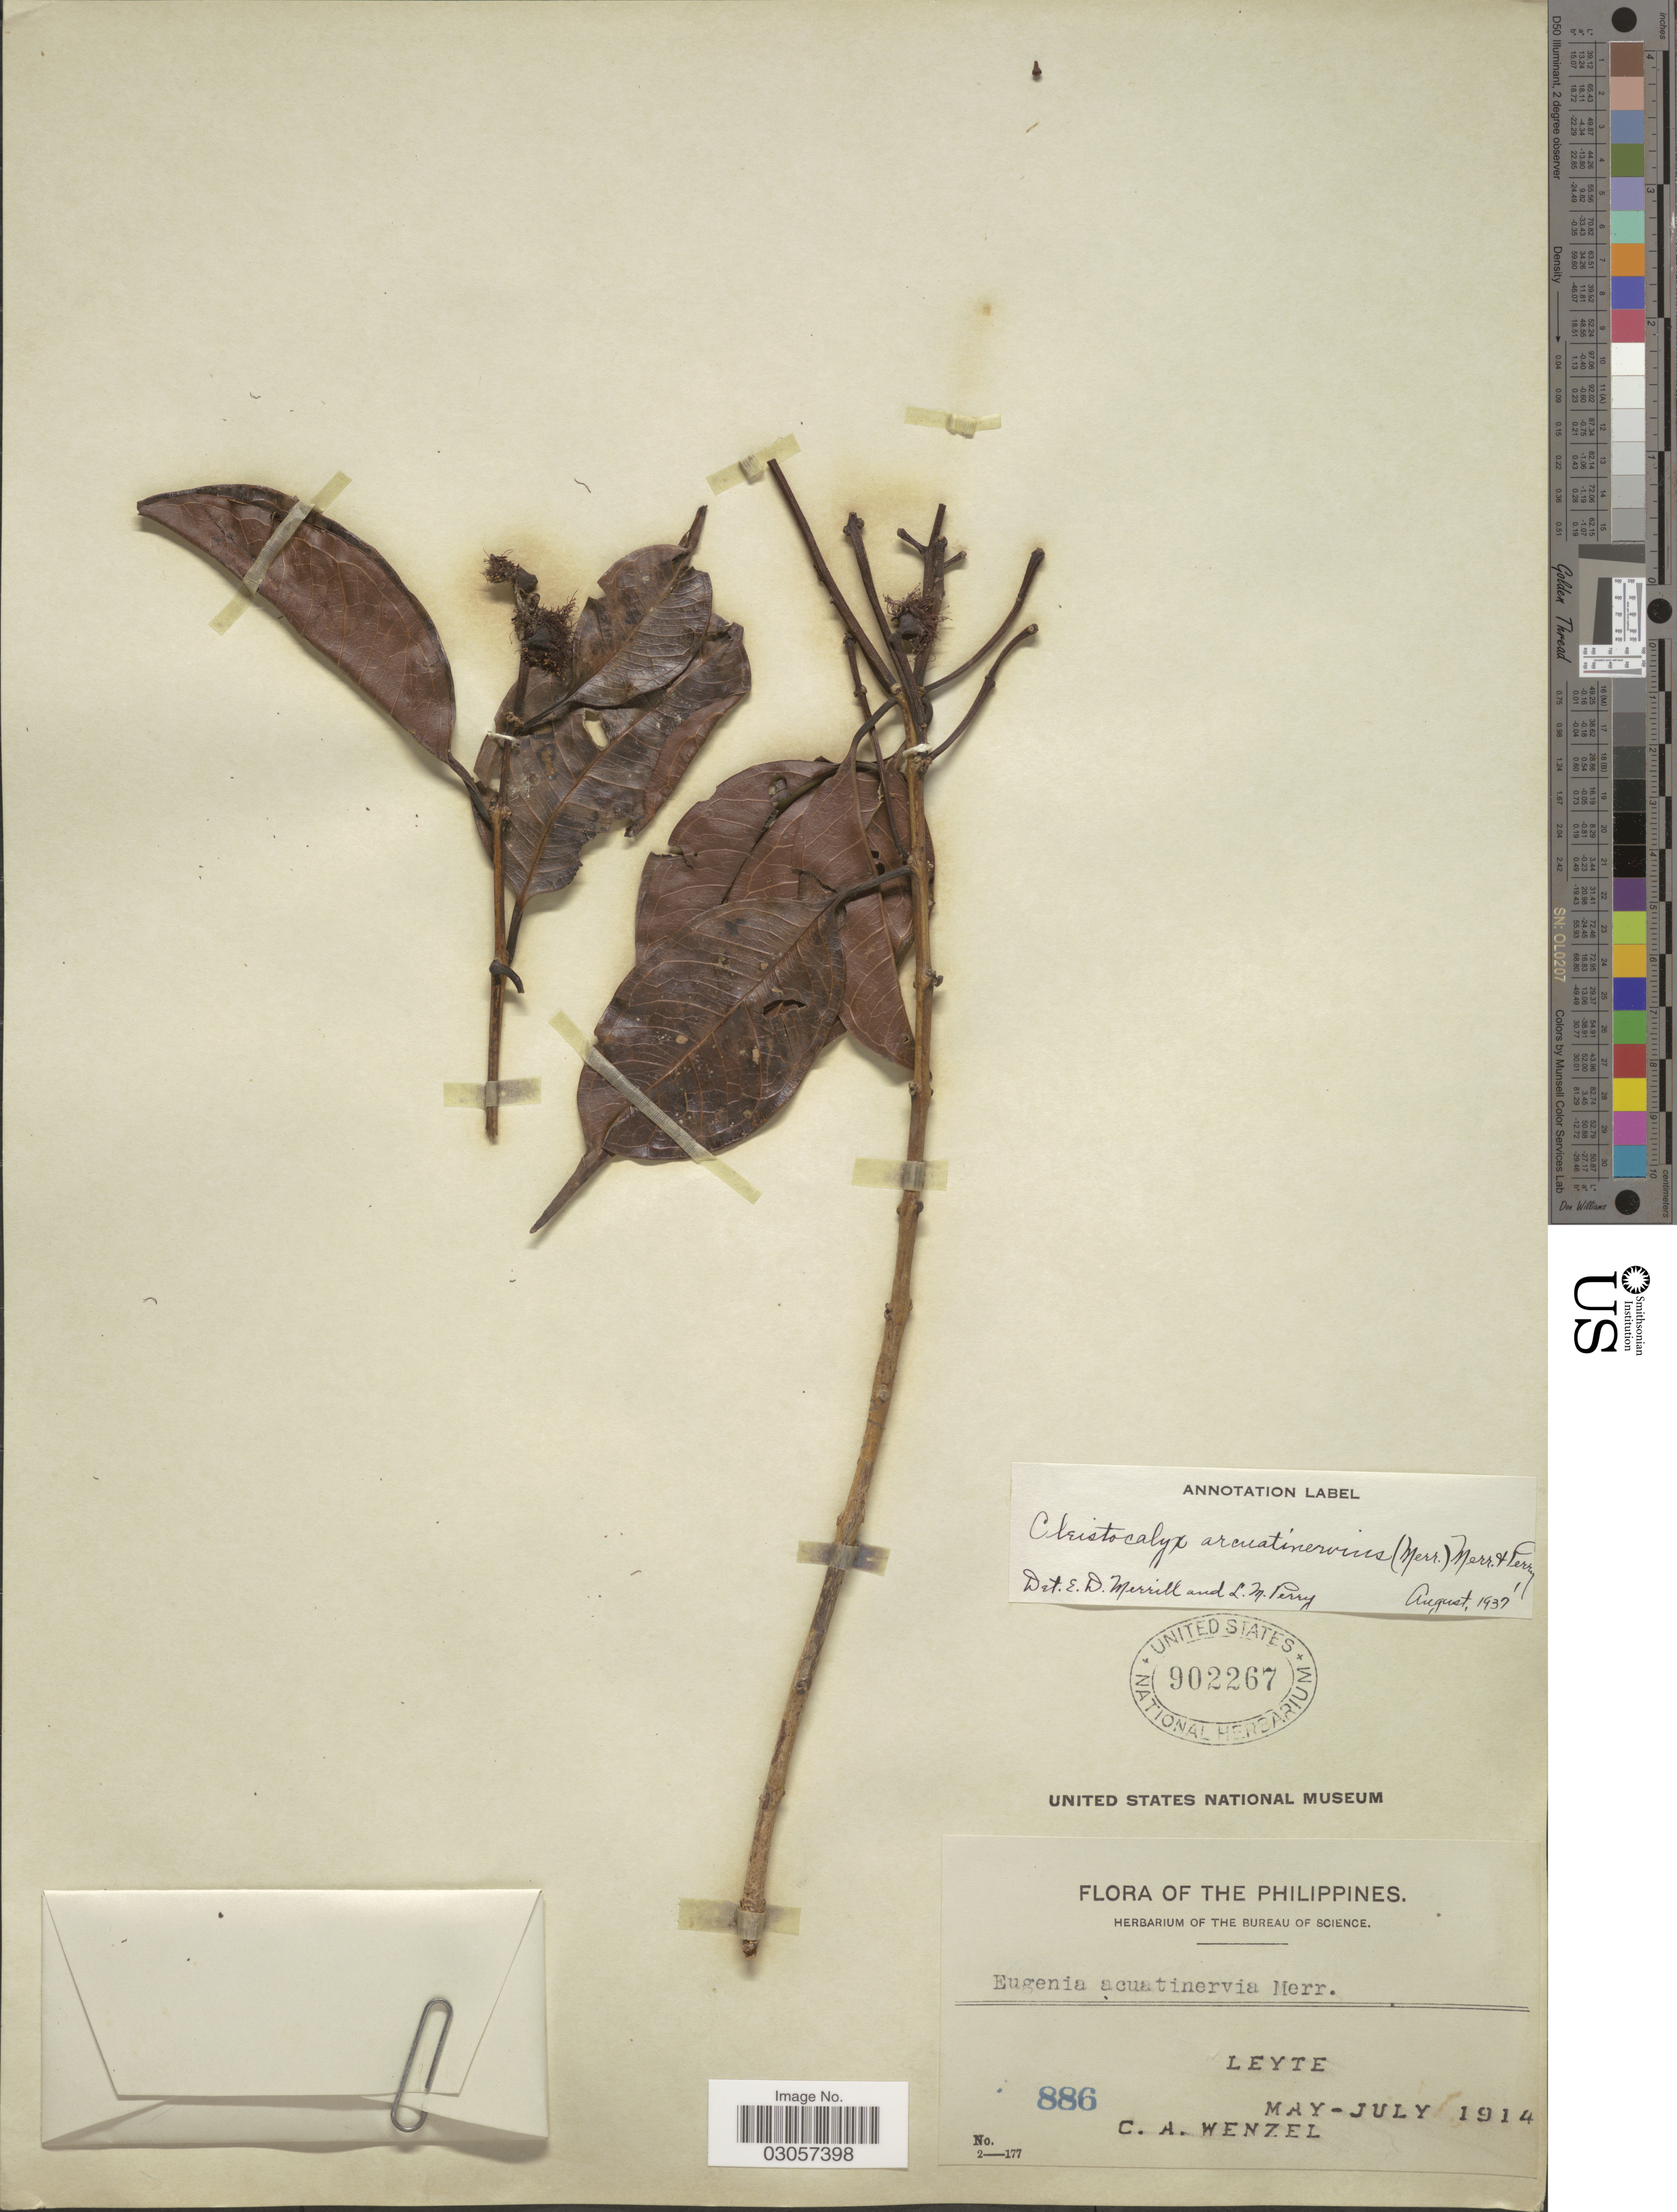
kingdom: Plantae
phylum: Tracheophyta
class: Magnoliopsida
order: Myrtales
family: Myrtaceae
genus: Syzygium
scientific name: Syzygium arcuatinervium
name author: (Merr.) Craven & Biffin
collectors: C. Wenzel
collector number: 886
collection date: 1914-05/1914-07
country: Philippines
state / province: Eastern Visayas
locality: Leyte.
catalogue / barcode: US 902267